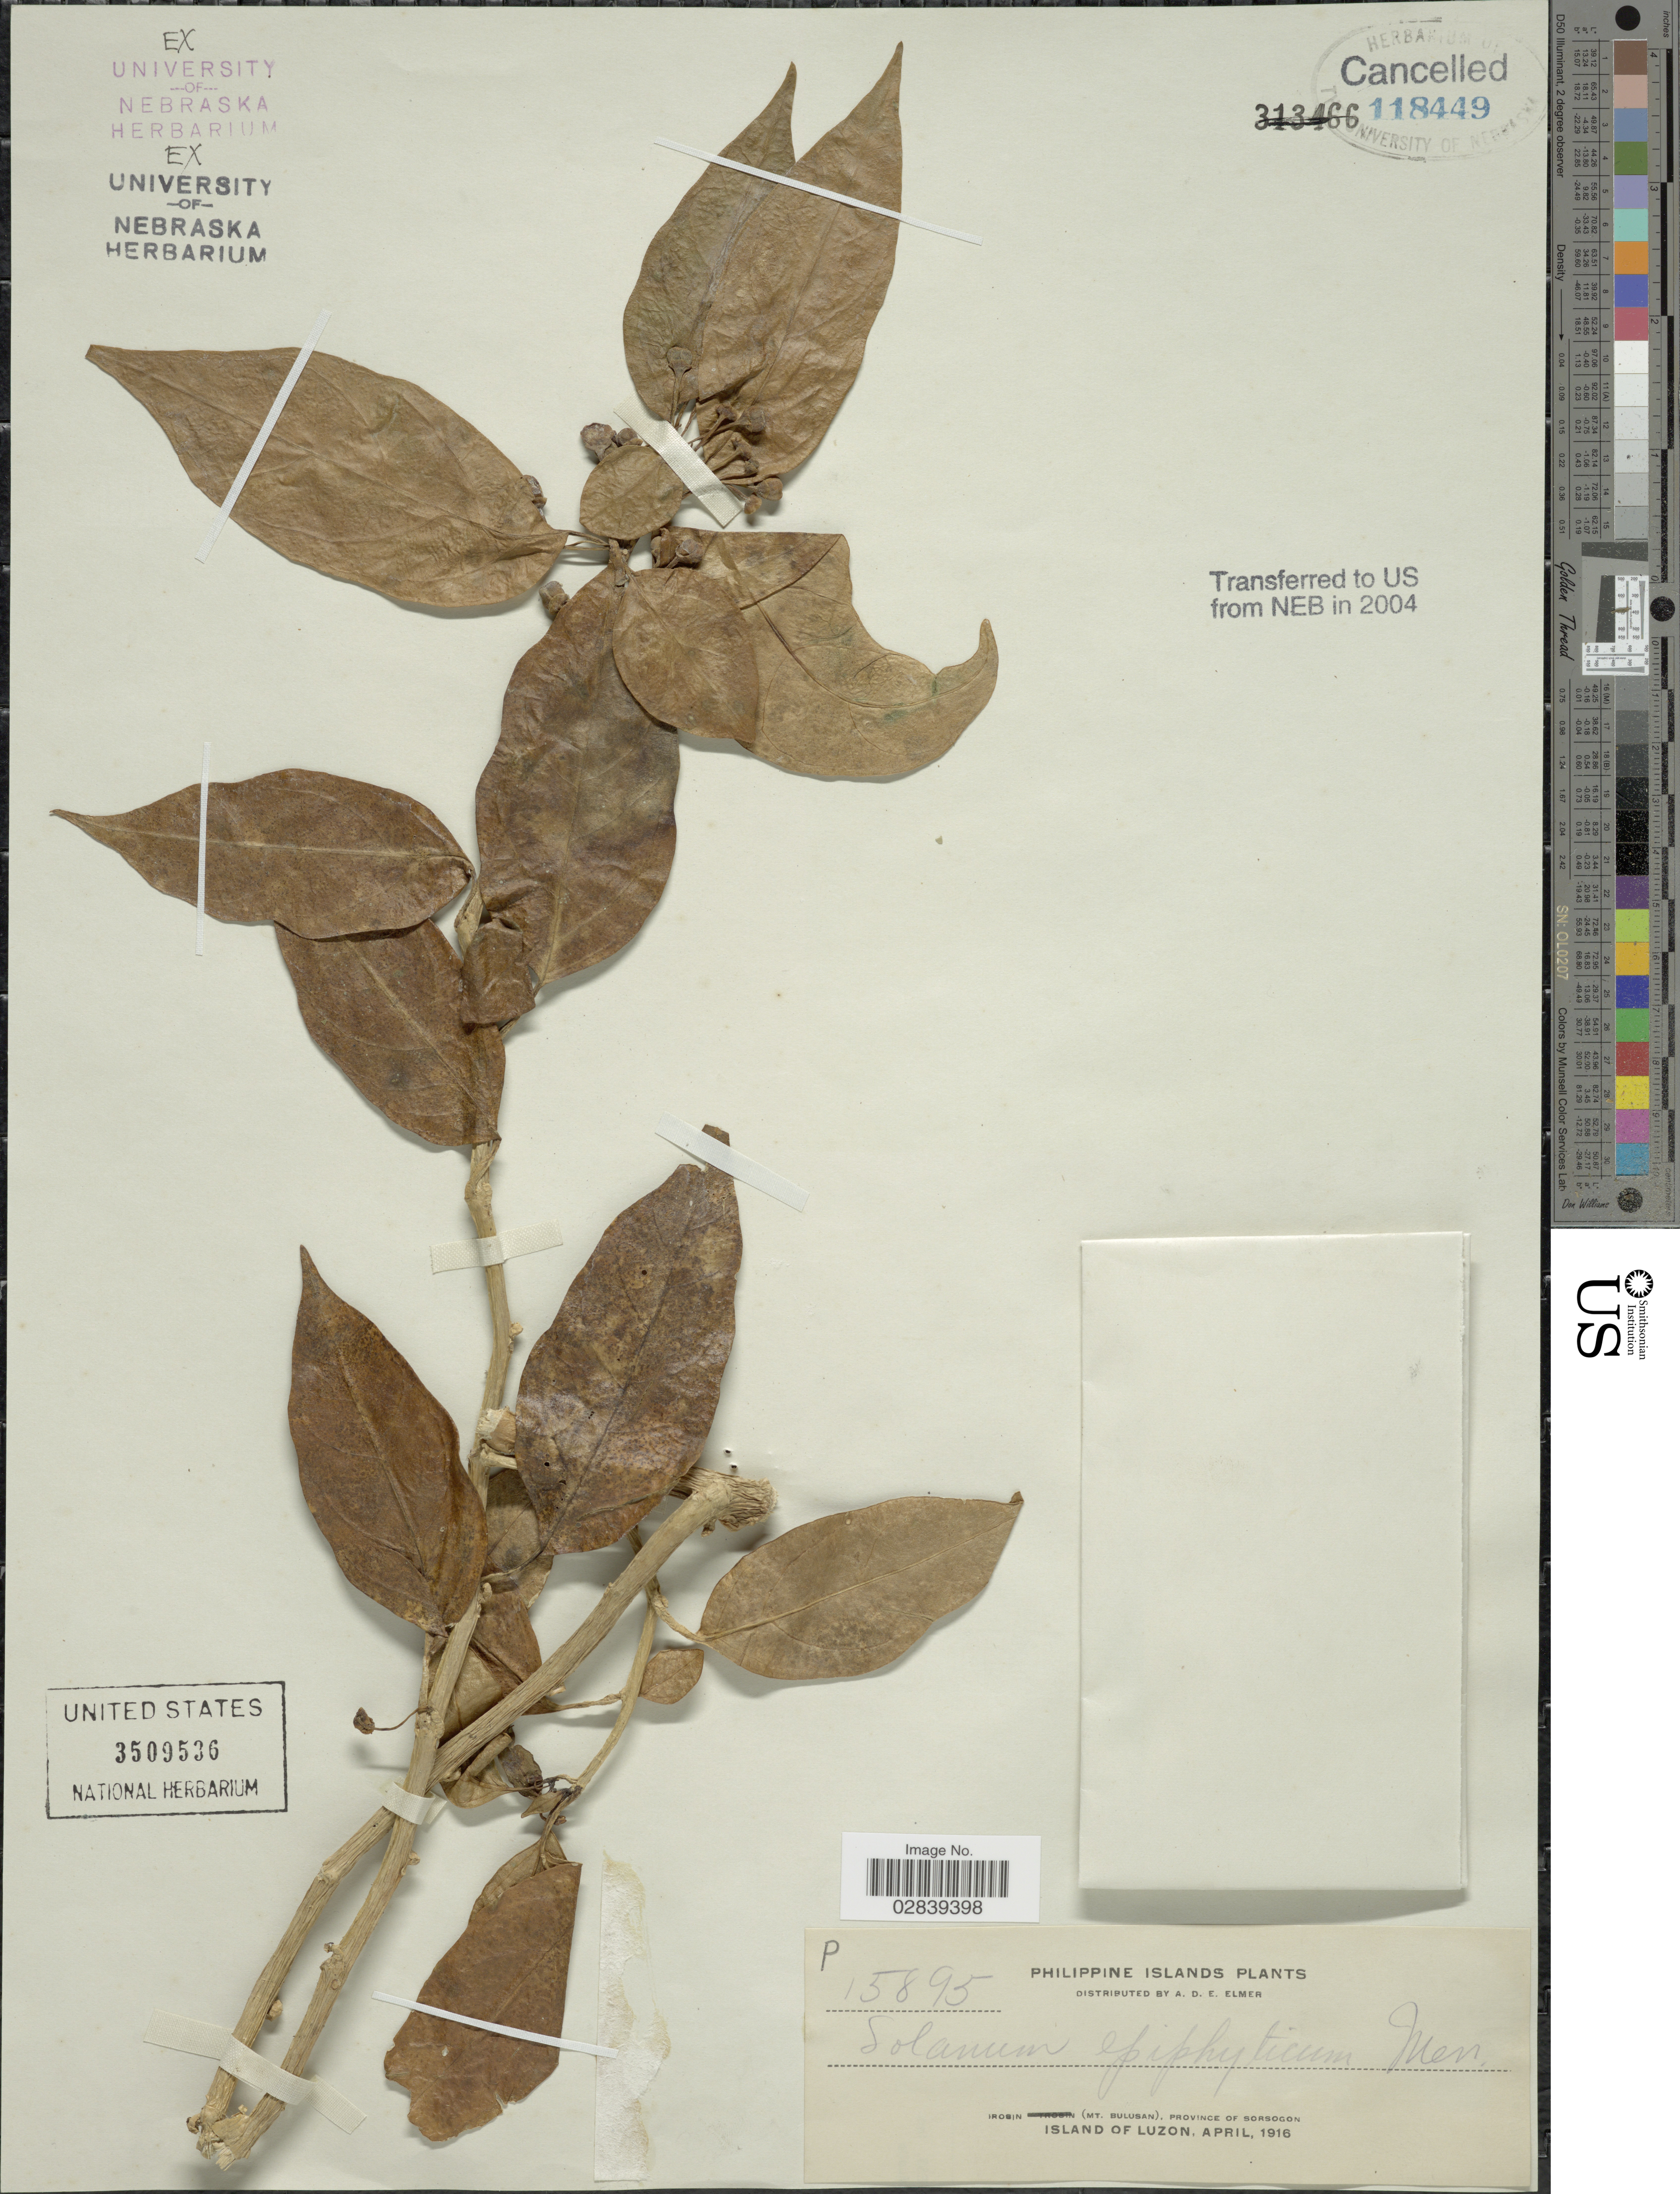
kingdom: Plantae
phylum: Tracheophyta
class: Magnoliopsida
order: Solanales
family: Solanaceae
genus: Solanum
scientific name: Solanum epiphyticum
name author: Merr.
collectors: A. D. E. Elmer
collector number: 15895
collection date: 1916-04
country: Philippines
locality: Irosin (Mt. Bulusan), Province of Sorsogon, Island of Luzon.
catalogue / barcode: US 3509536